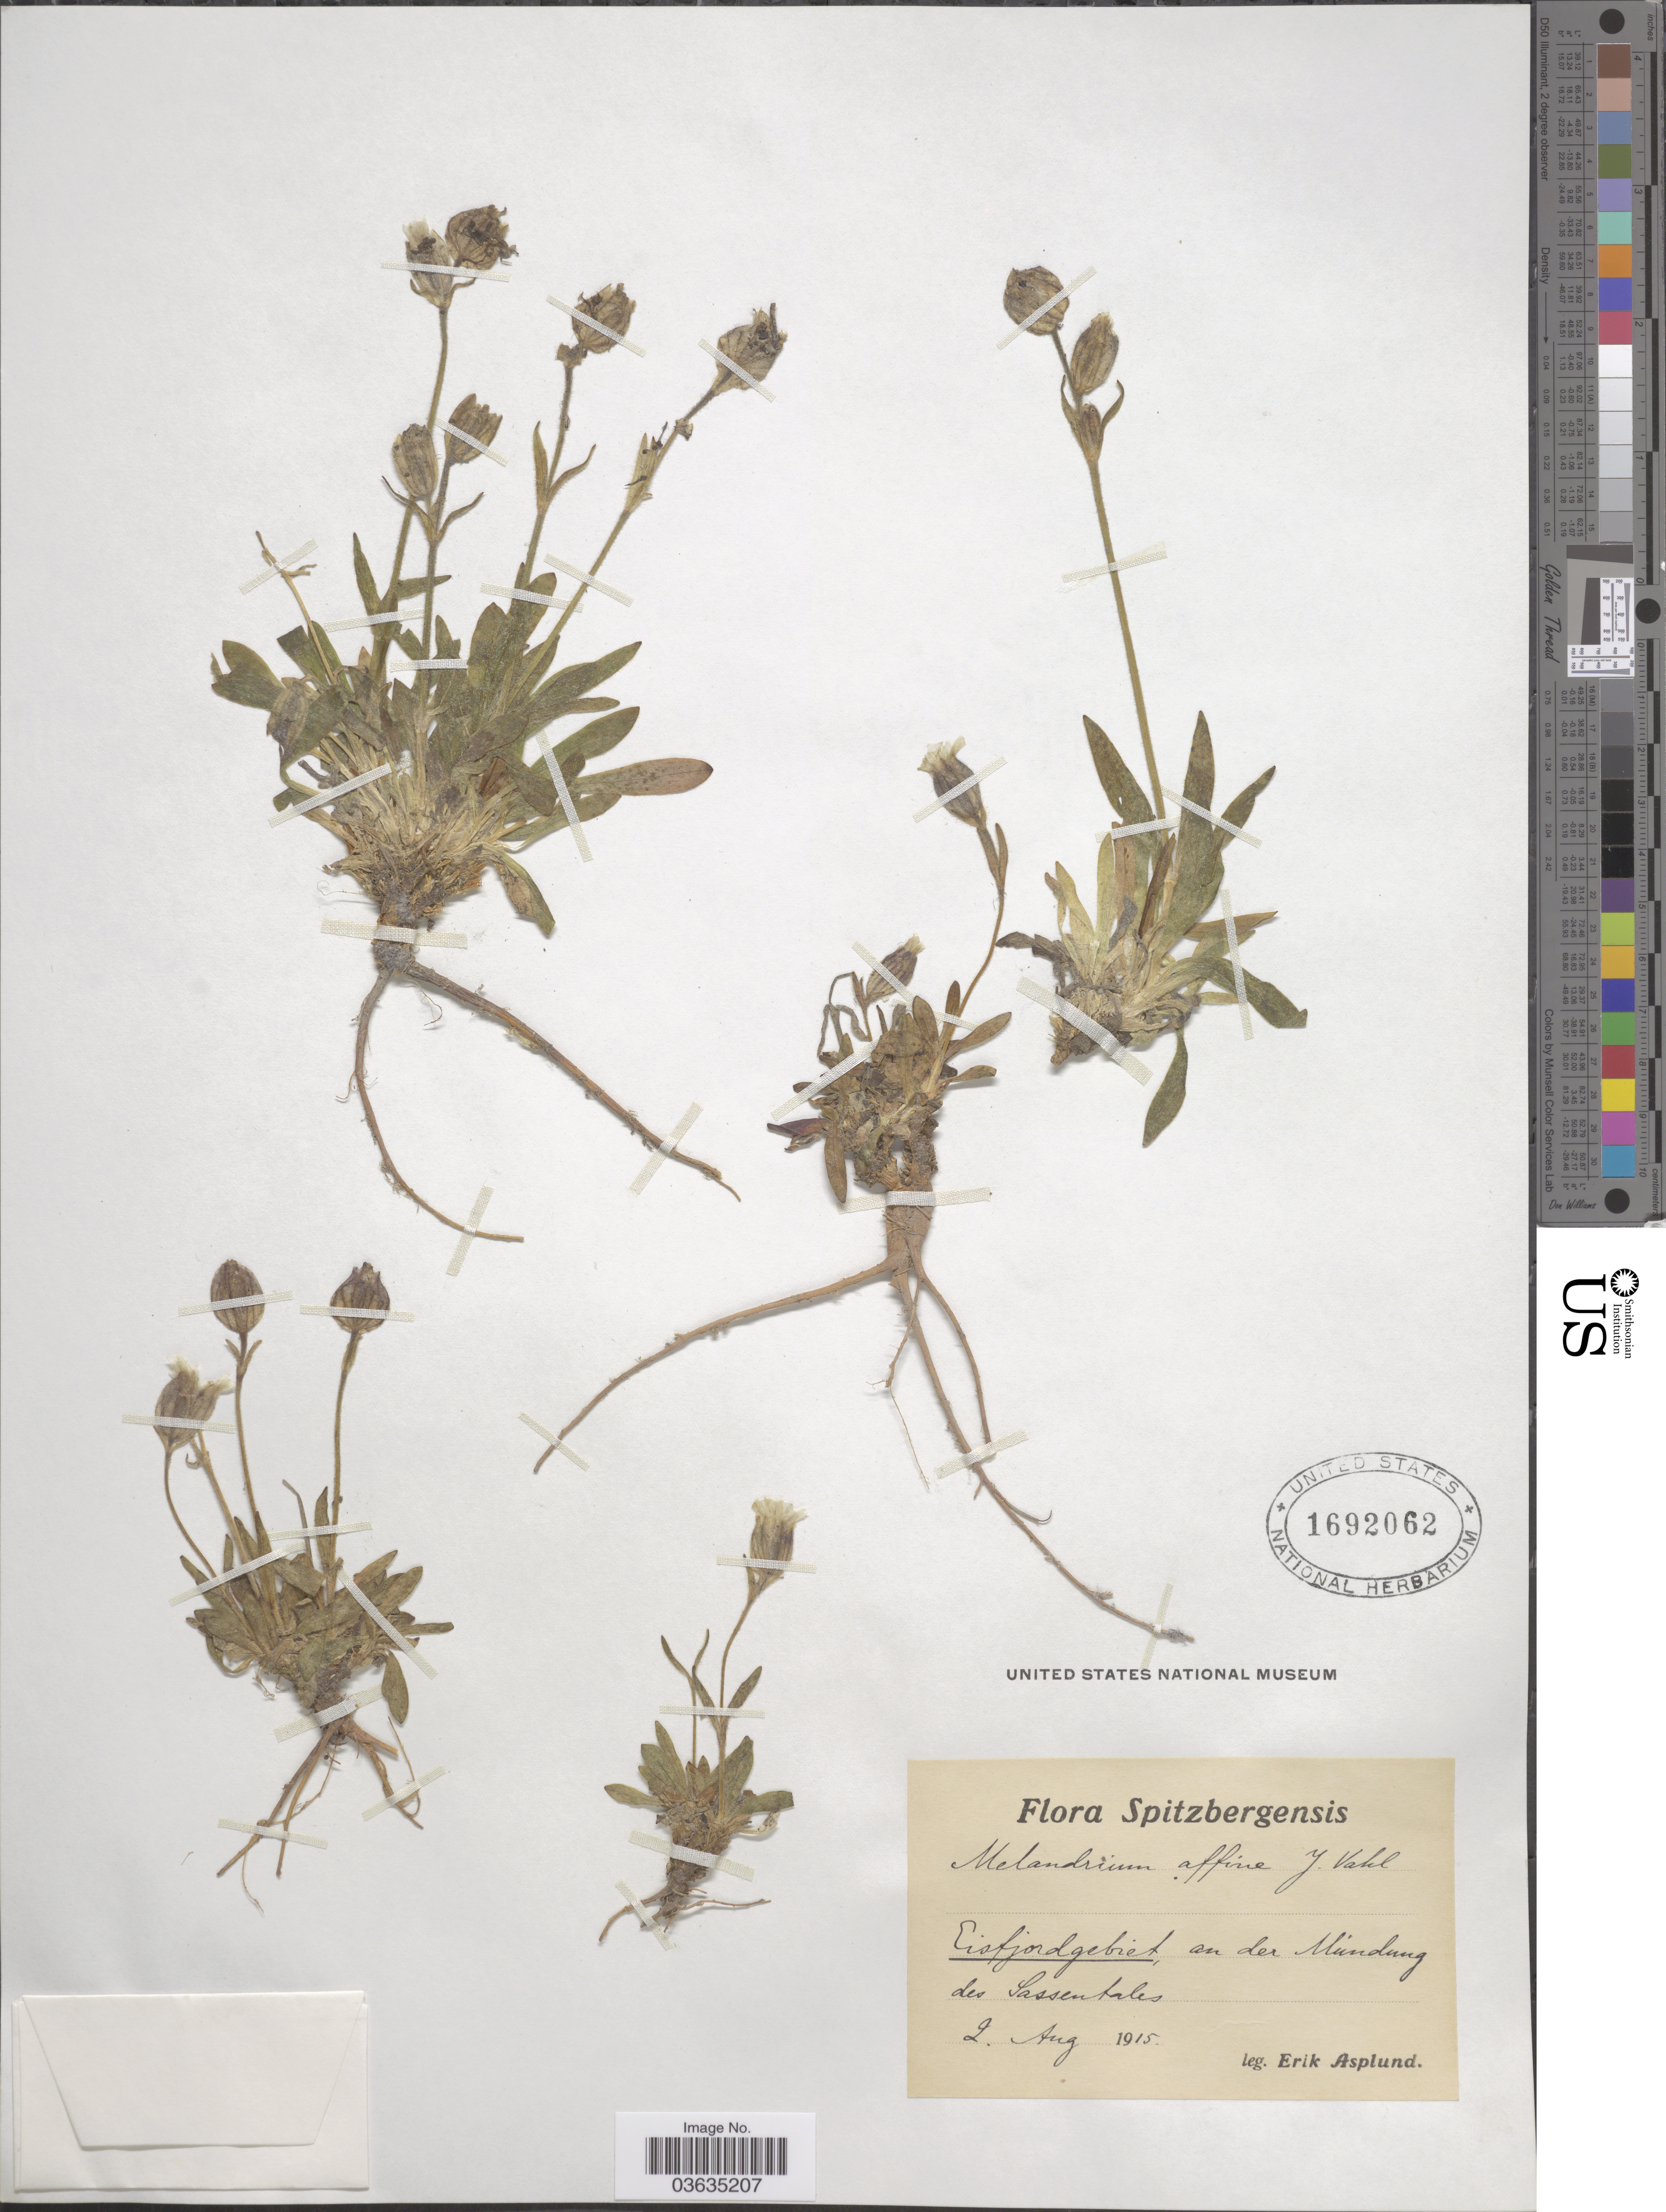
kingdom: Plantae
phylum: Tracheophyta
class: Magnoliopsida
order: Caryophyllales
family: Caryophyllaceae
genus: Silene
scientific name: Silene involucrata subsp. tenella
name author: (Tolm.) Bocquet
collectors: E. Asplund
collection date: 1915-08-02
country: Norway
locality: Spitzbergensis. Eisfjordgebiet, an der Múndung des Sassentales.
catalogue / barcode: US 1692062